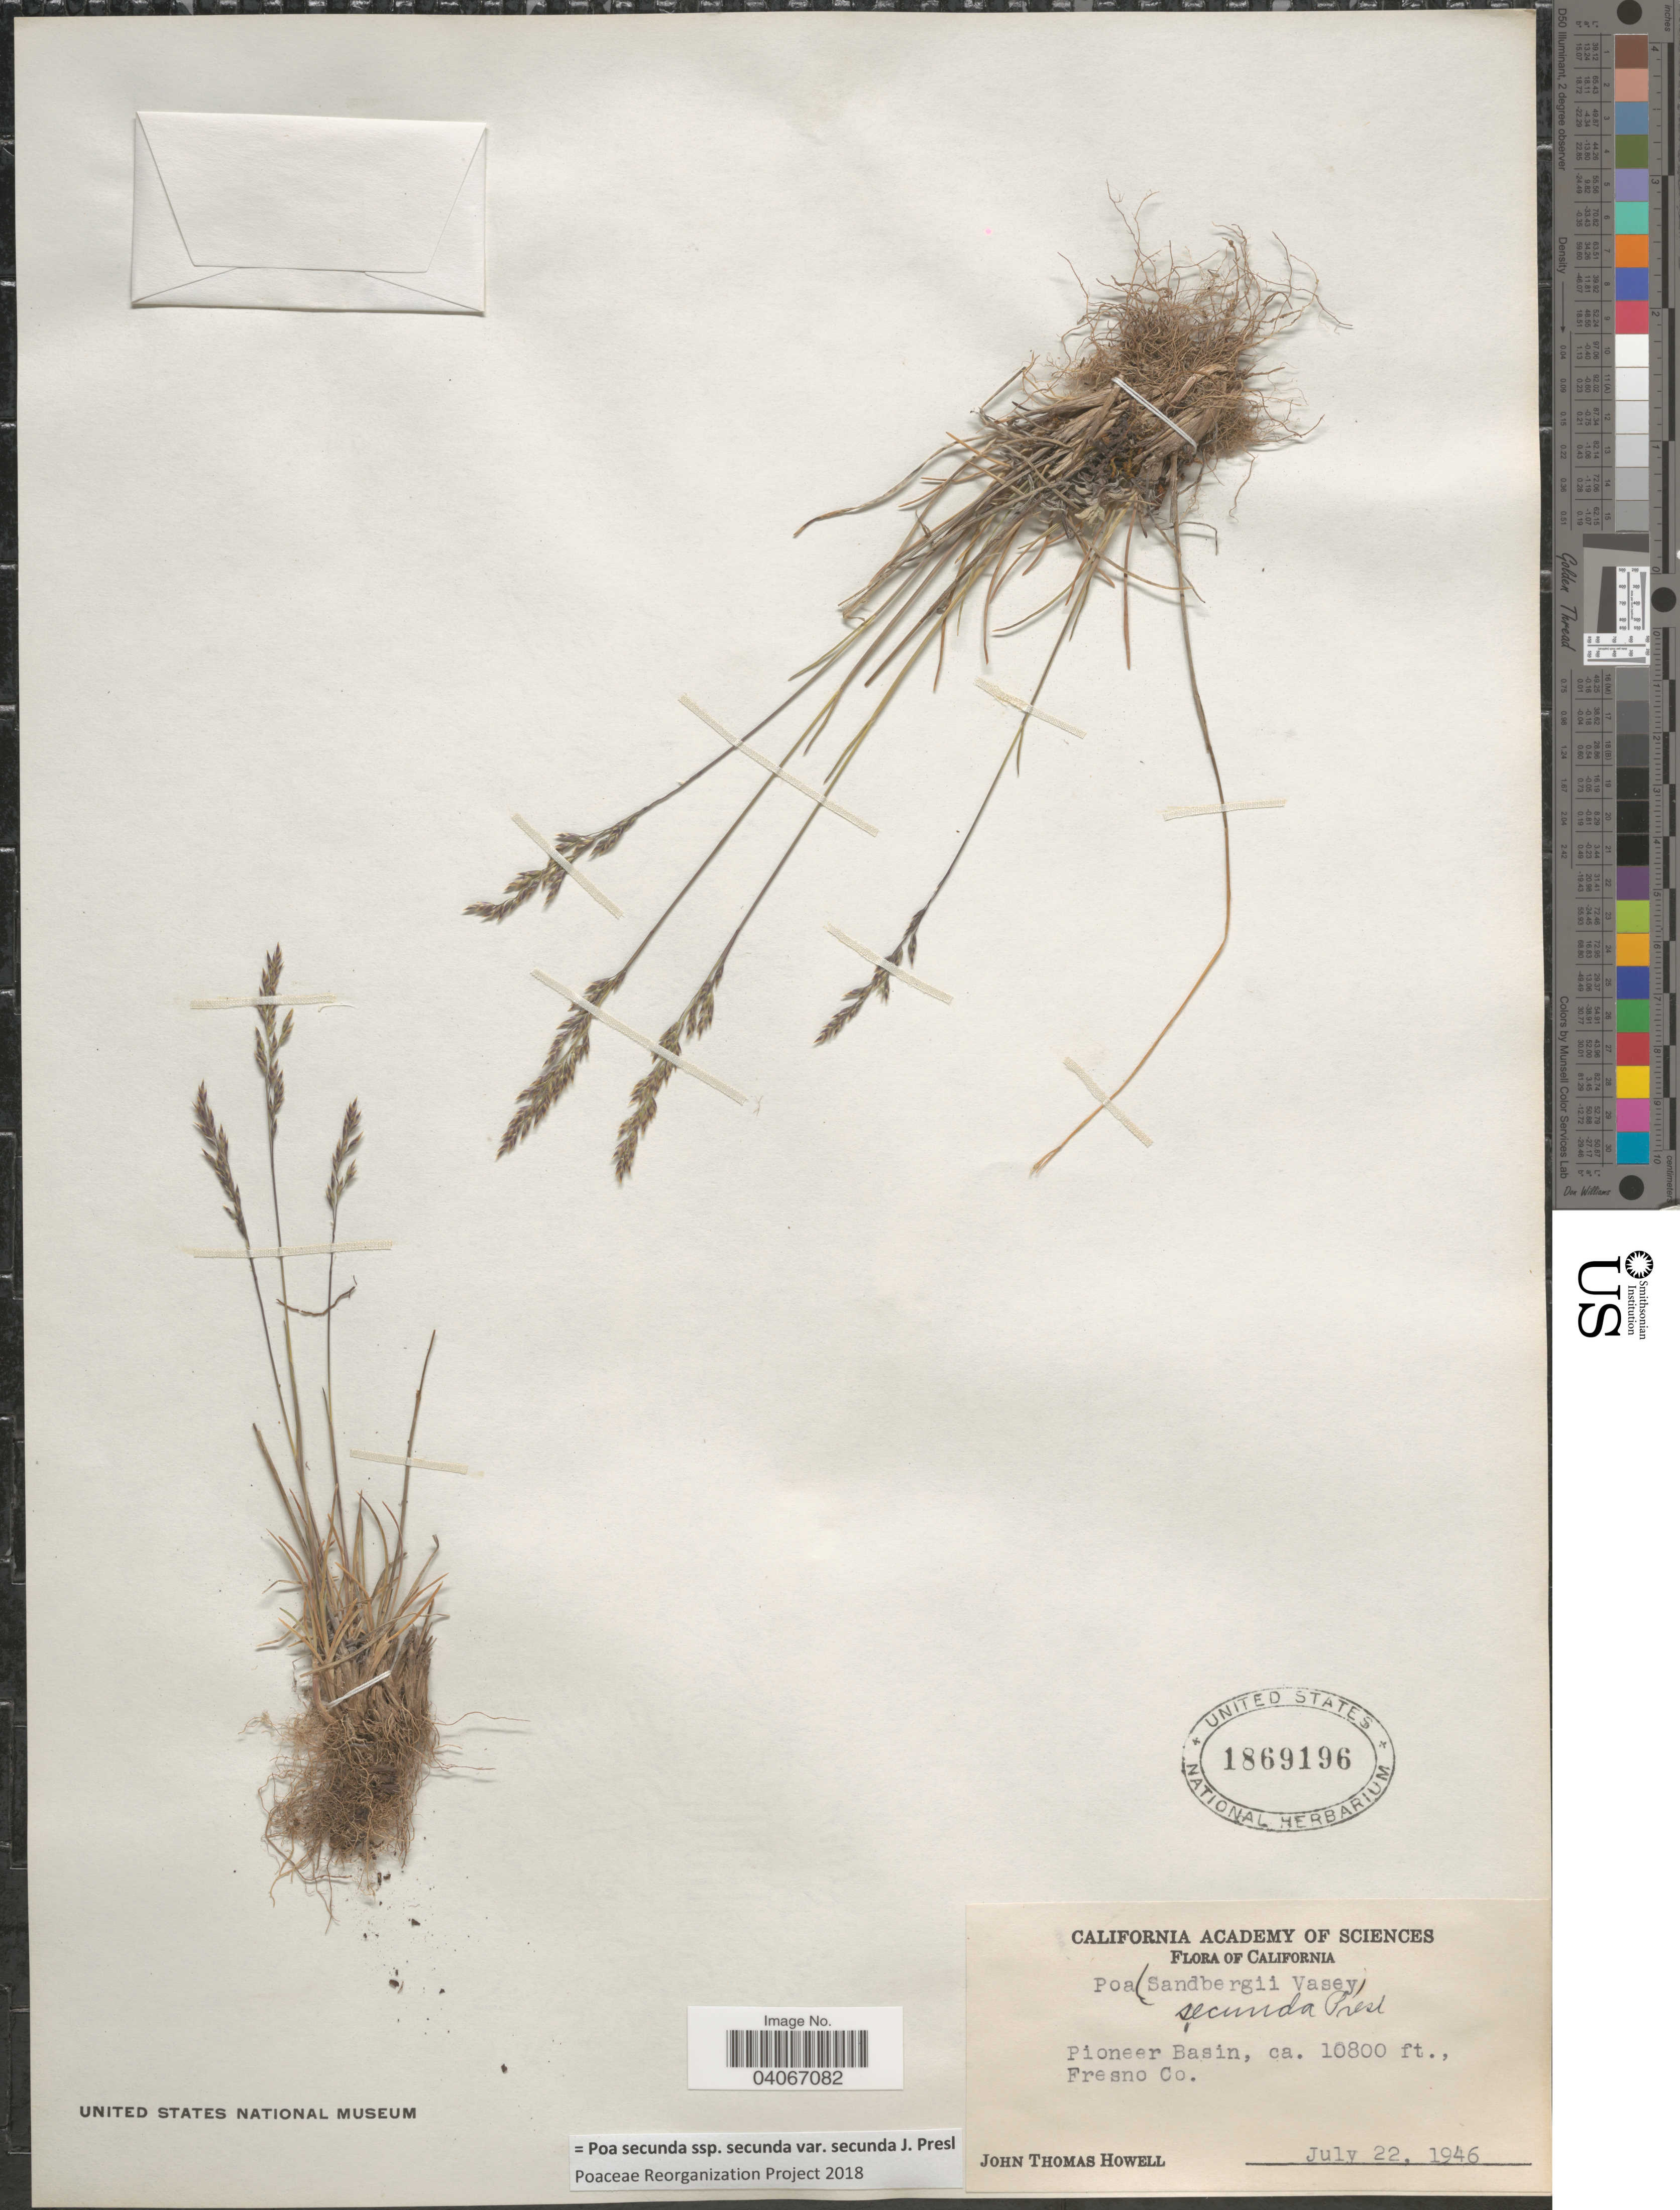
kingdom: Plantae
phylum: Tracheophyta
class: Liliopsida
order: Poales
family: Poaceae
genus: Poa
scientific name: Poa secunda subsp. secunda var. secunda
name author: J. Presl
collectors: J. T. Howell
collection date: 1946-07-22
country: United States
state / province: California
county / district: Fresno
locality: Pioneer Basin, Fresno Co.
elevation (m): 3292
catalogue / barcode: US 1869196